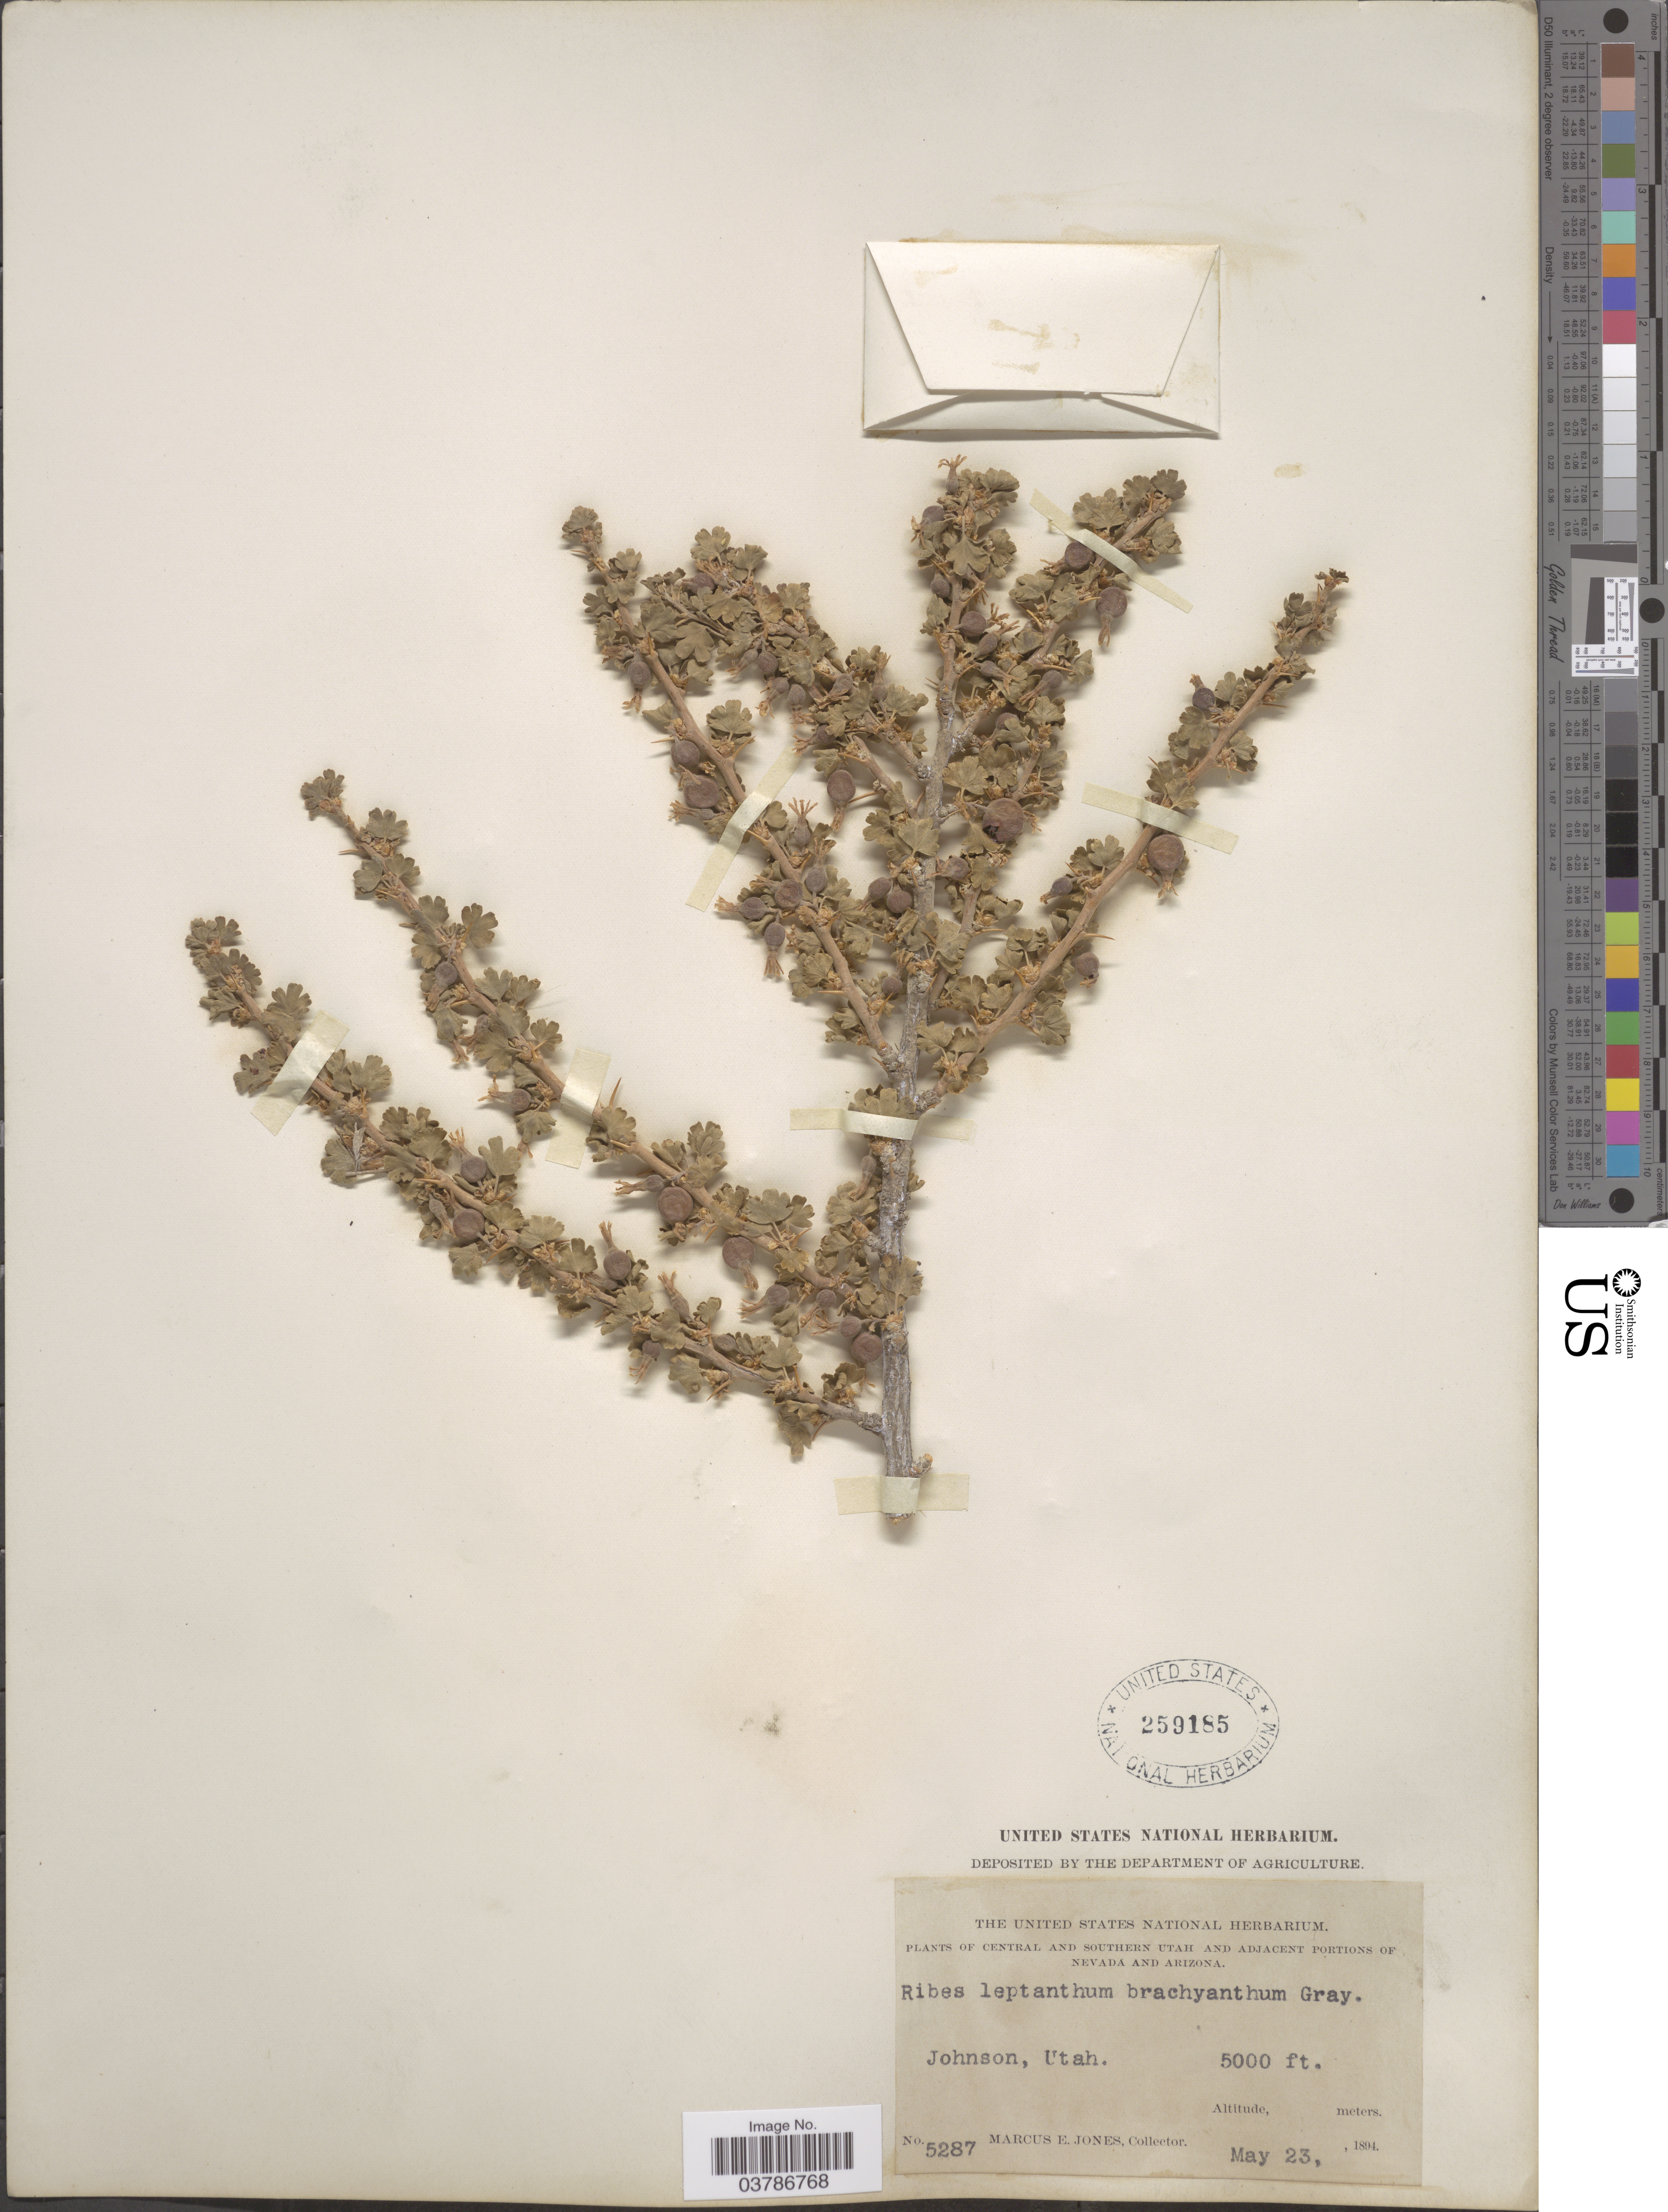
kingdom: Plantae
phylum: Tracheophyta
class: Magnoliopsida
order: Saxifragales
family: Grossulariaceae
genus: Ribes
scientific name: Ribes velutinum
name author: Greene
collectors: M. E. Jones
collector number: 5287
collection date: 1894-05-23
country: United States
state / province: Utah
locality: Central and Southern Utah. Johnson.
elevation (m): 1524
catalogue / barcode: US 259185